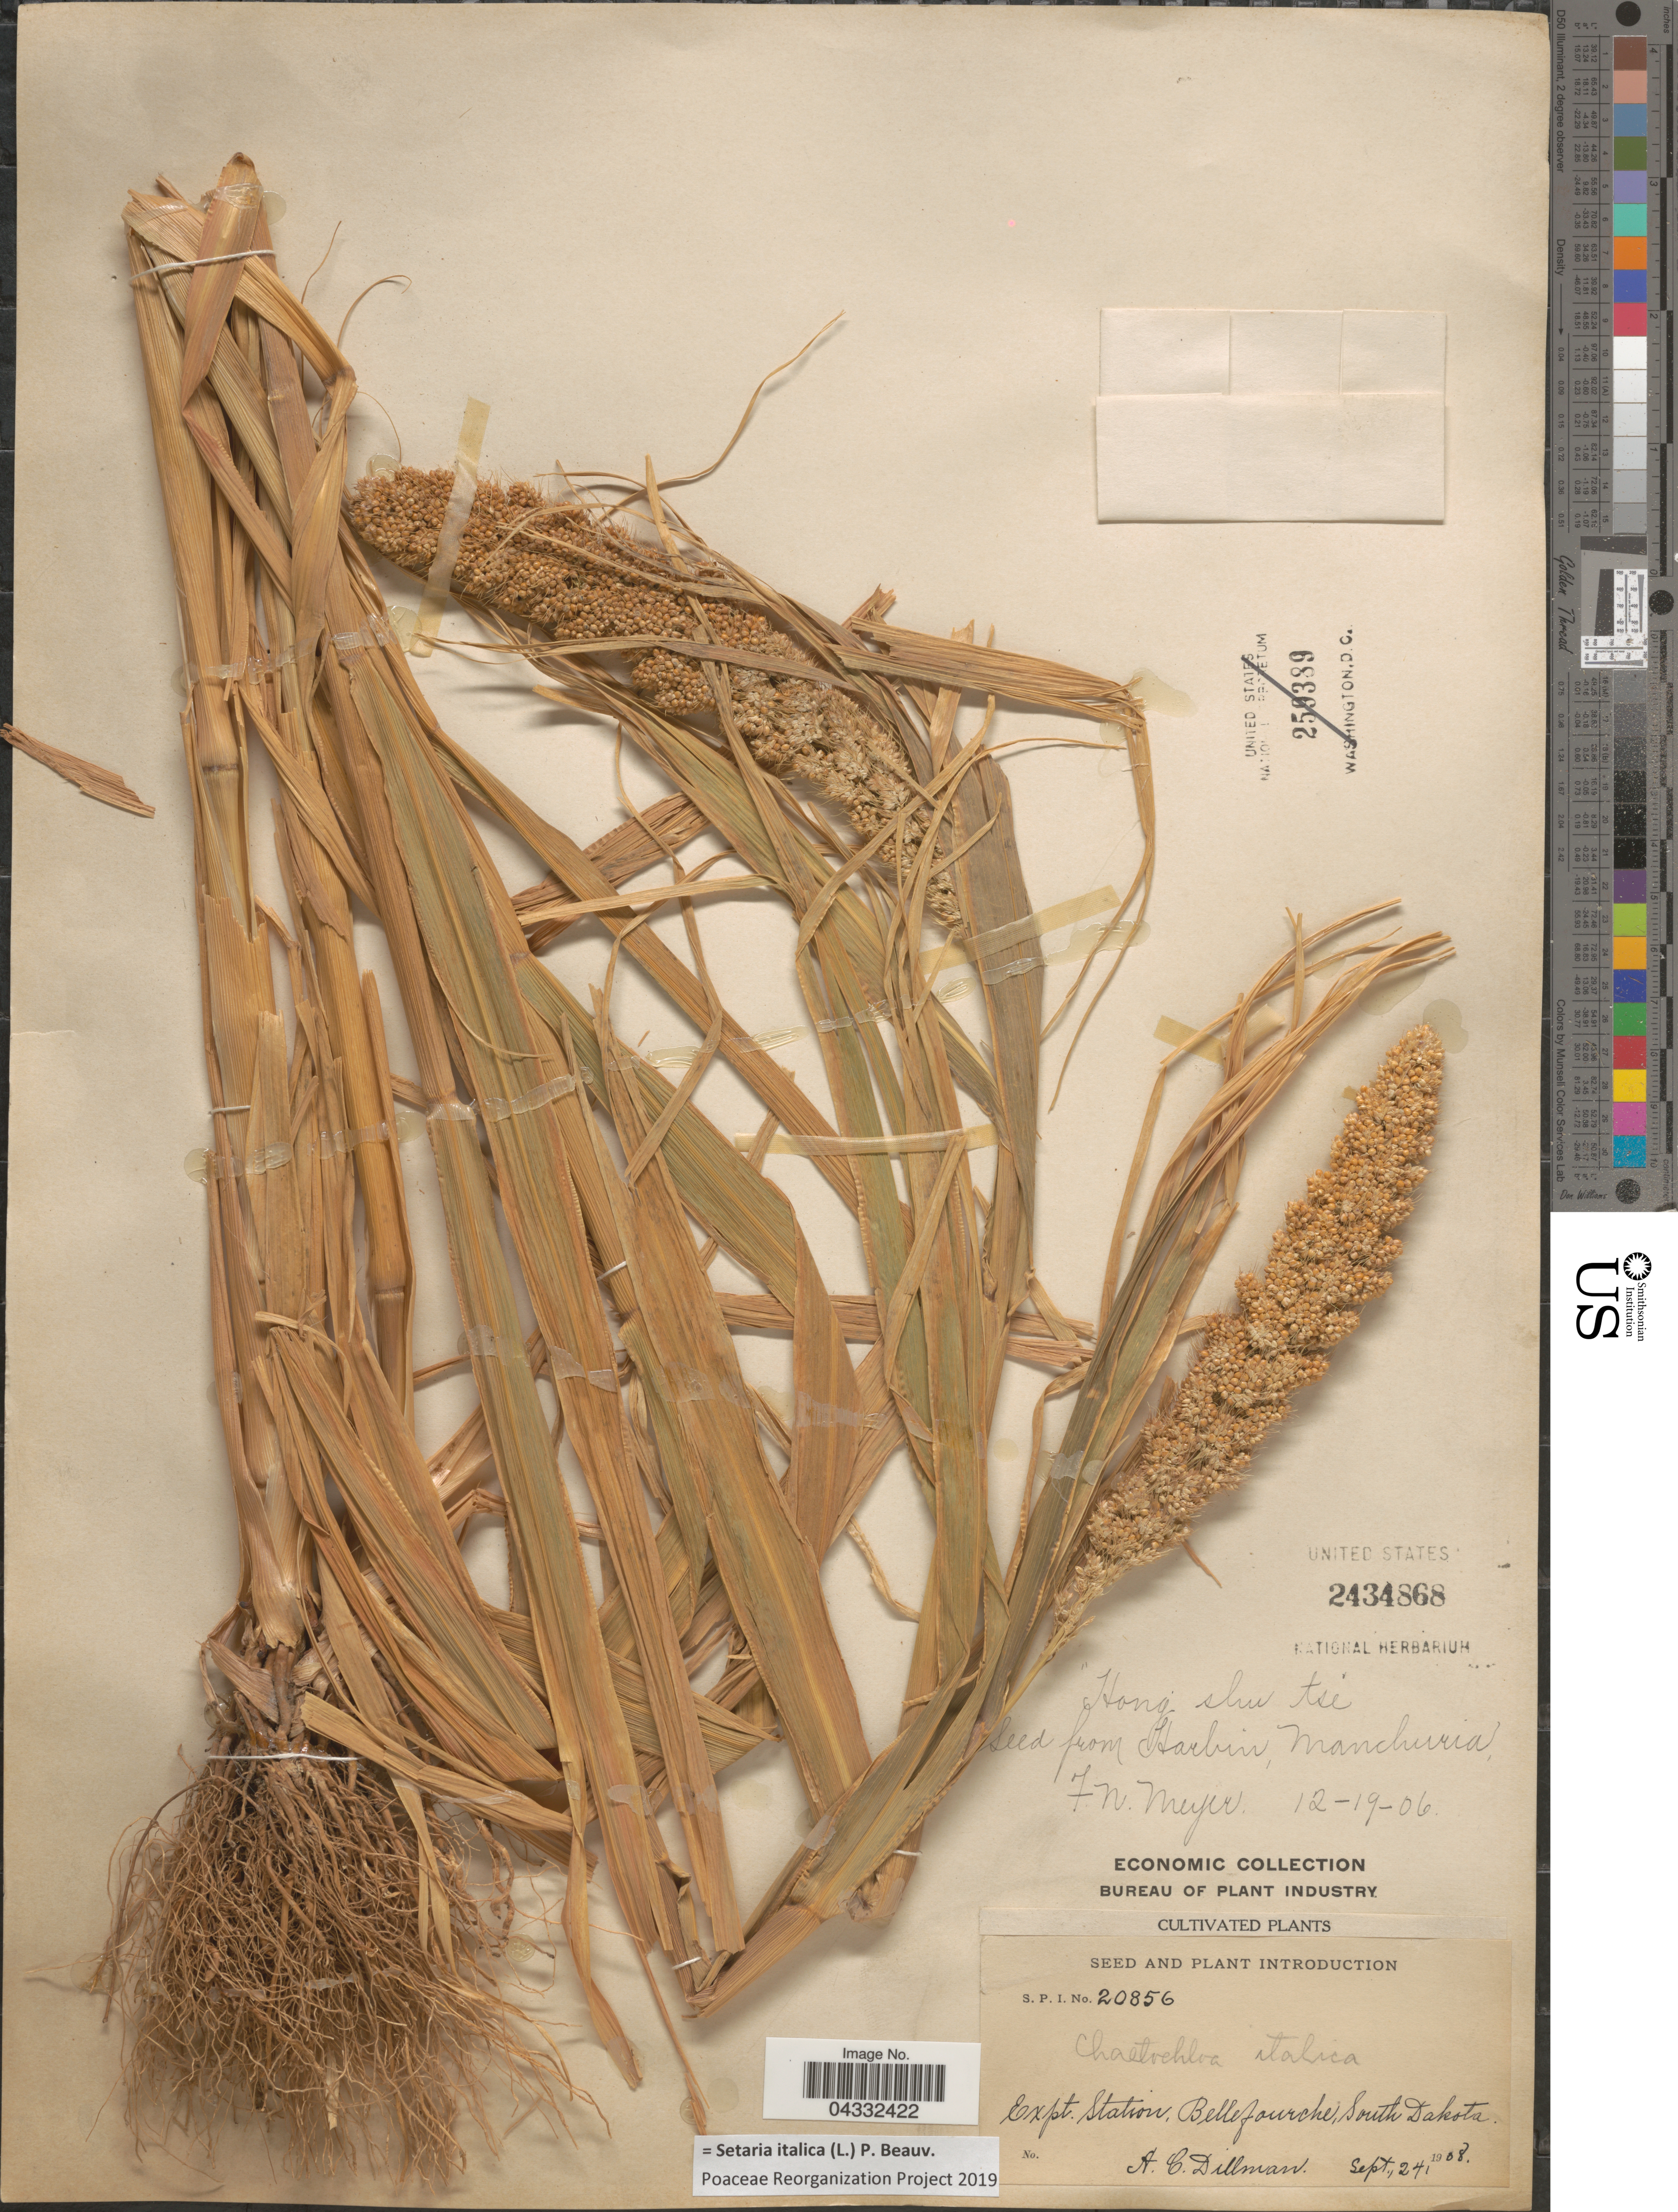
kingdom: Plantae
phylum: Tracheophyta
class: Liliopsida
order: Poales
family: Poaceae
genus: Setaria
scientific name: Setaria italica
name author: (L.) P. Beauv.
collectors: A. Dillman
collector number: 20856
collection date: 1908-09-24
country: United States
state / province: South Dakota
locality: Expt. Station, Bellefourche.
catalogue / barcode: US 2434868